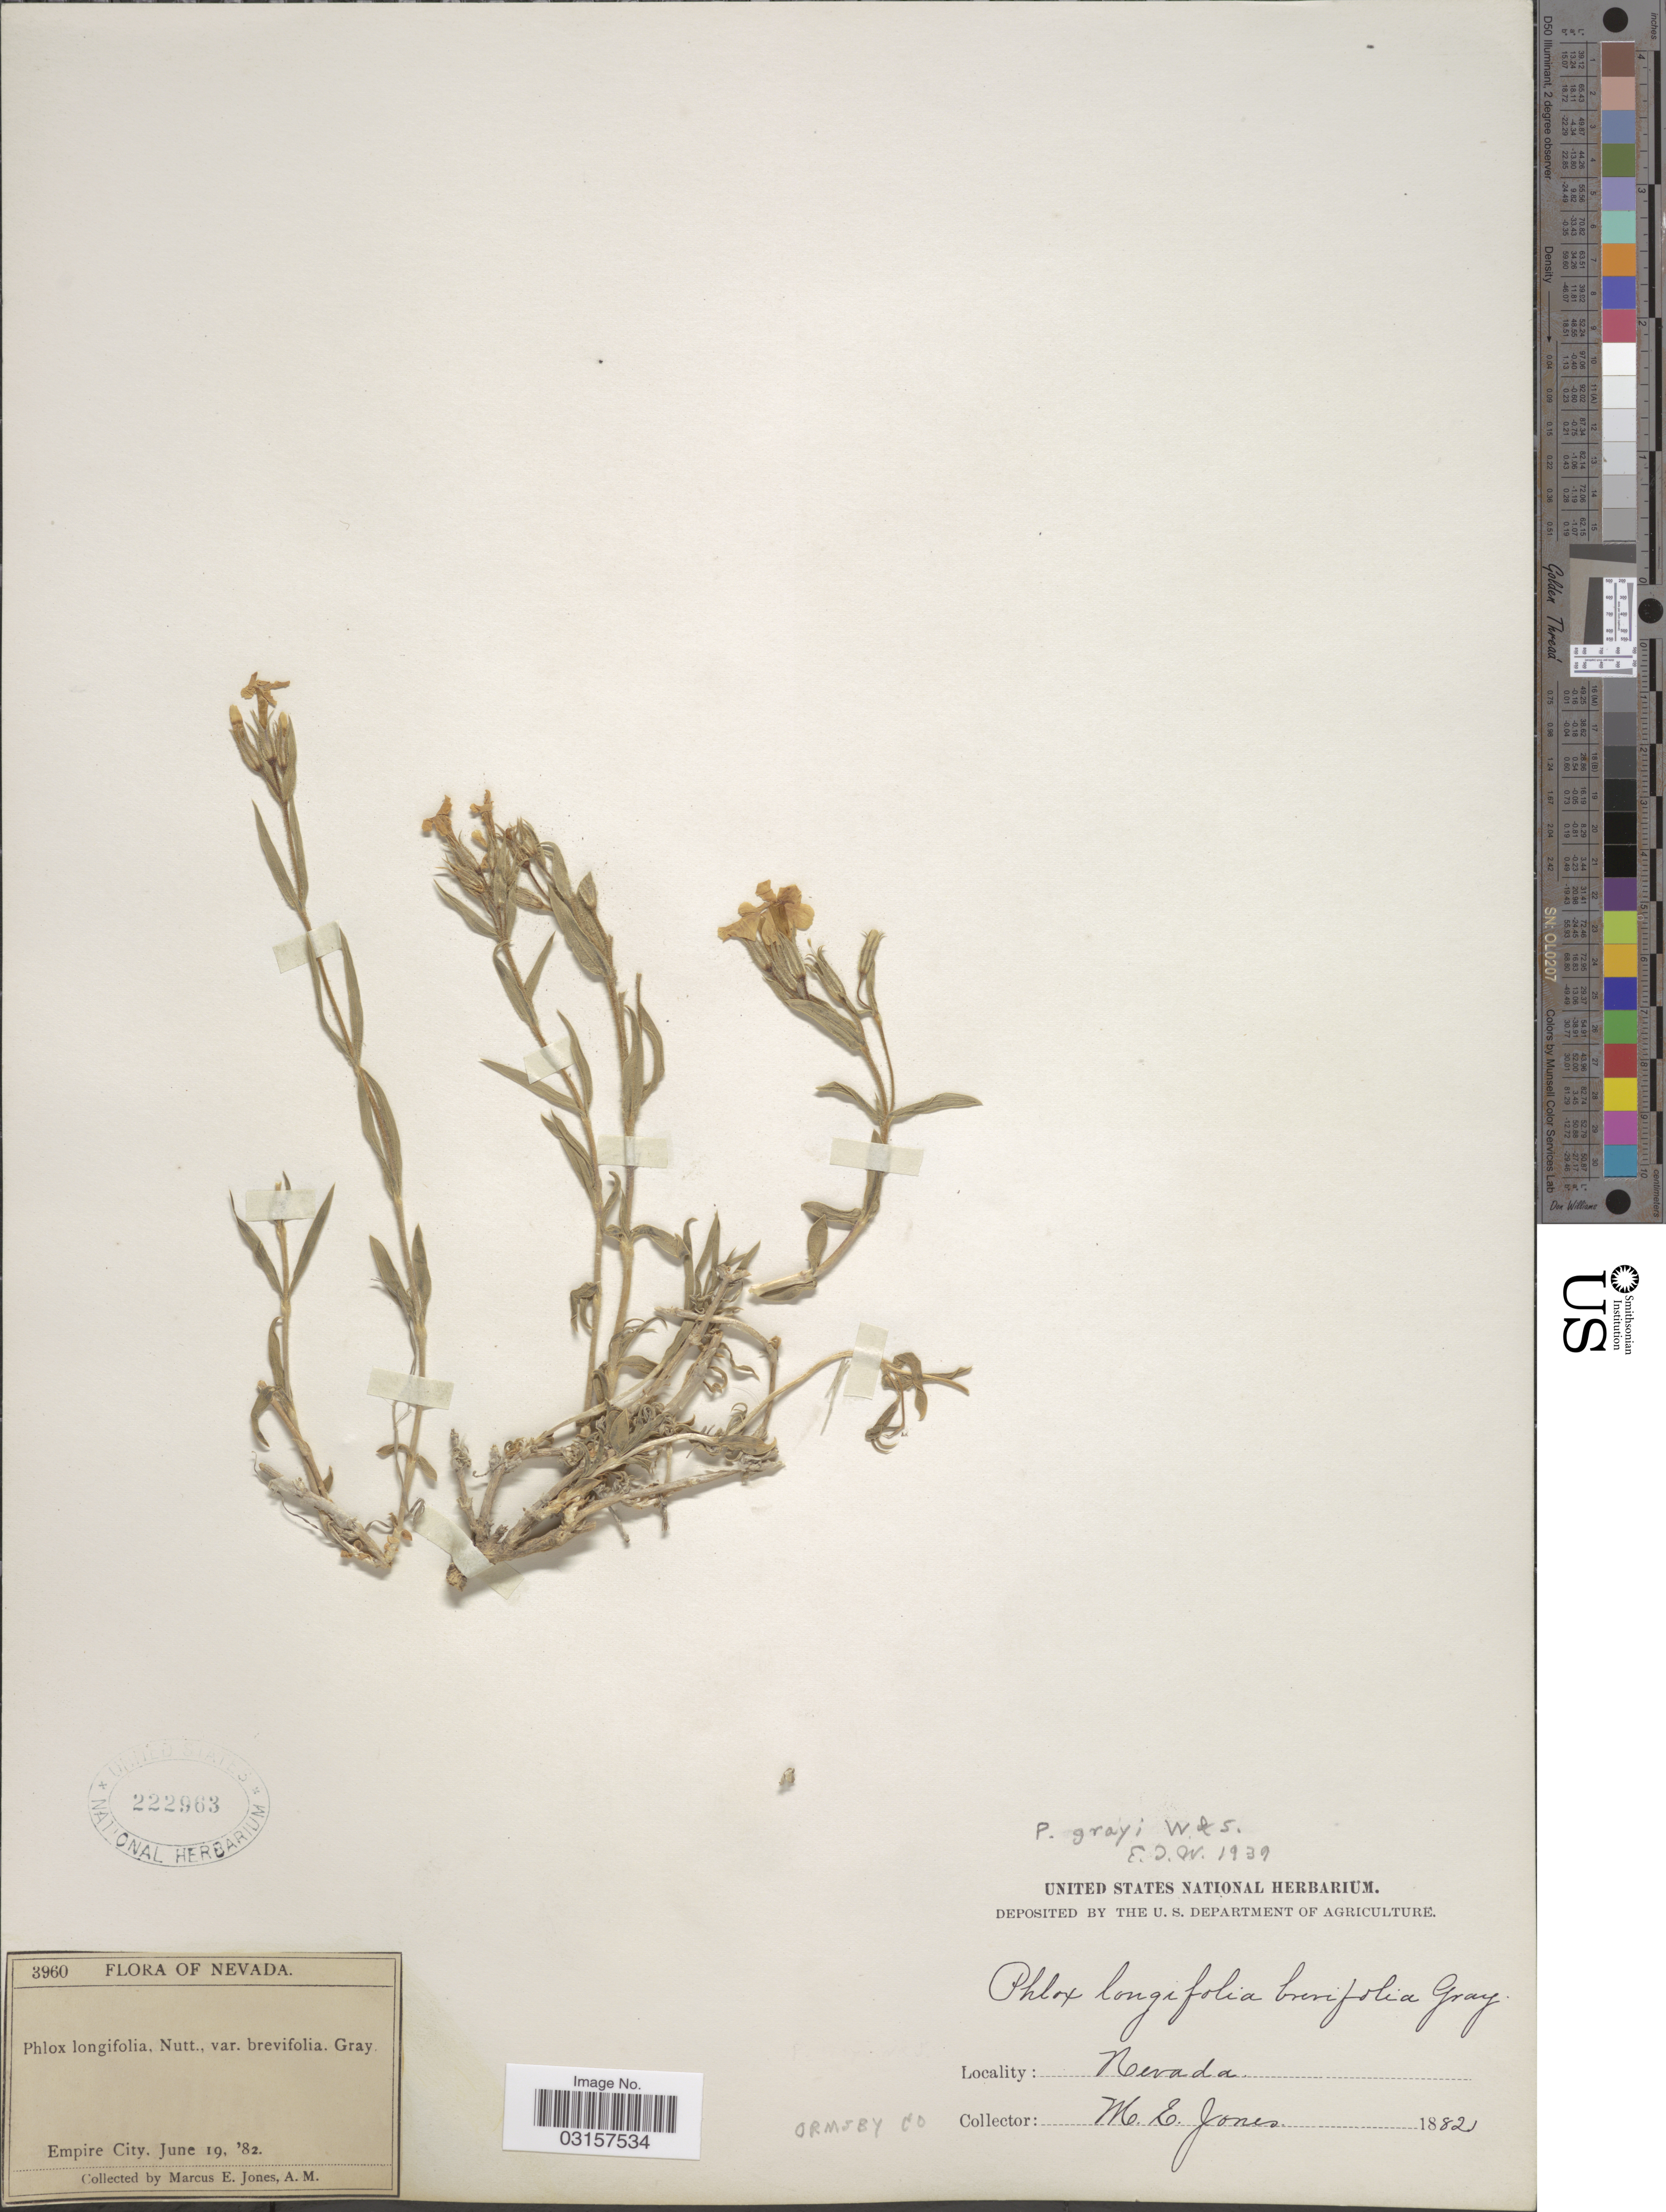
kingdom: Plantae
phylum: Tracheophyta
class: Magnoliopsida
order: Ericales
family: Polemoniaceae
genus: Phlox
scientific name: Phlox stansburyi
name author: (Torr.) A. Heller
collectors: M. E. Jones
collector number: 3960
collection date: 1882-06-19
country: United States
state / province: Nevada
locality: Empire City, Ormsby Co.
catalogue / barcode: US 222963